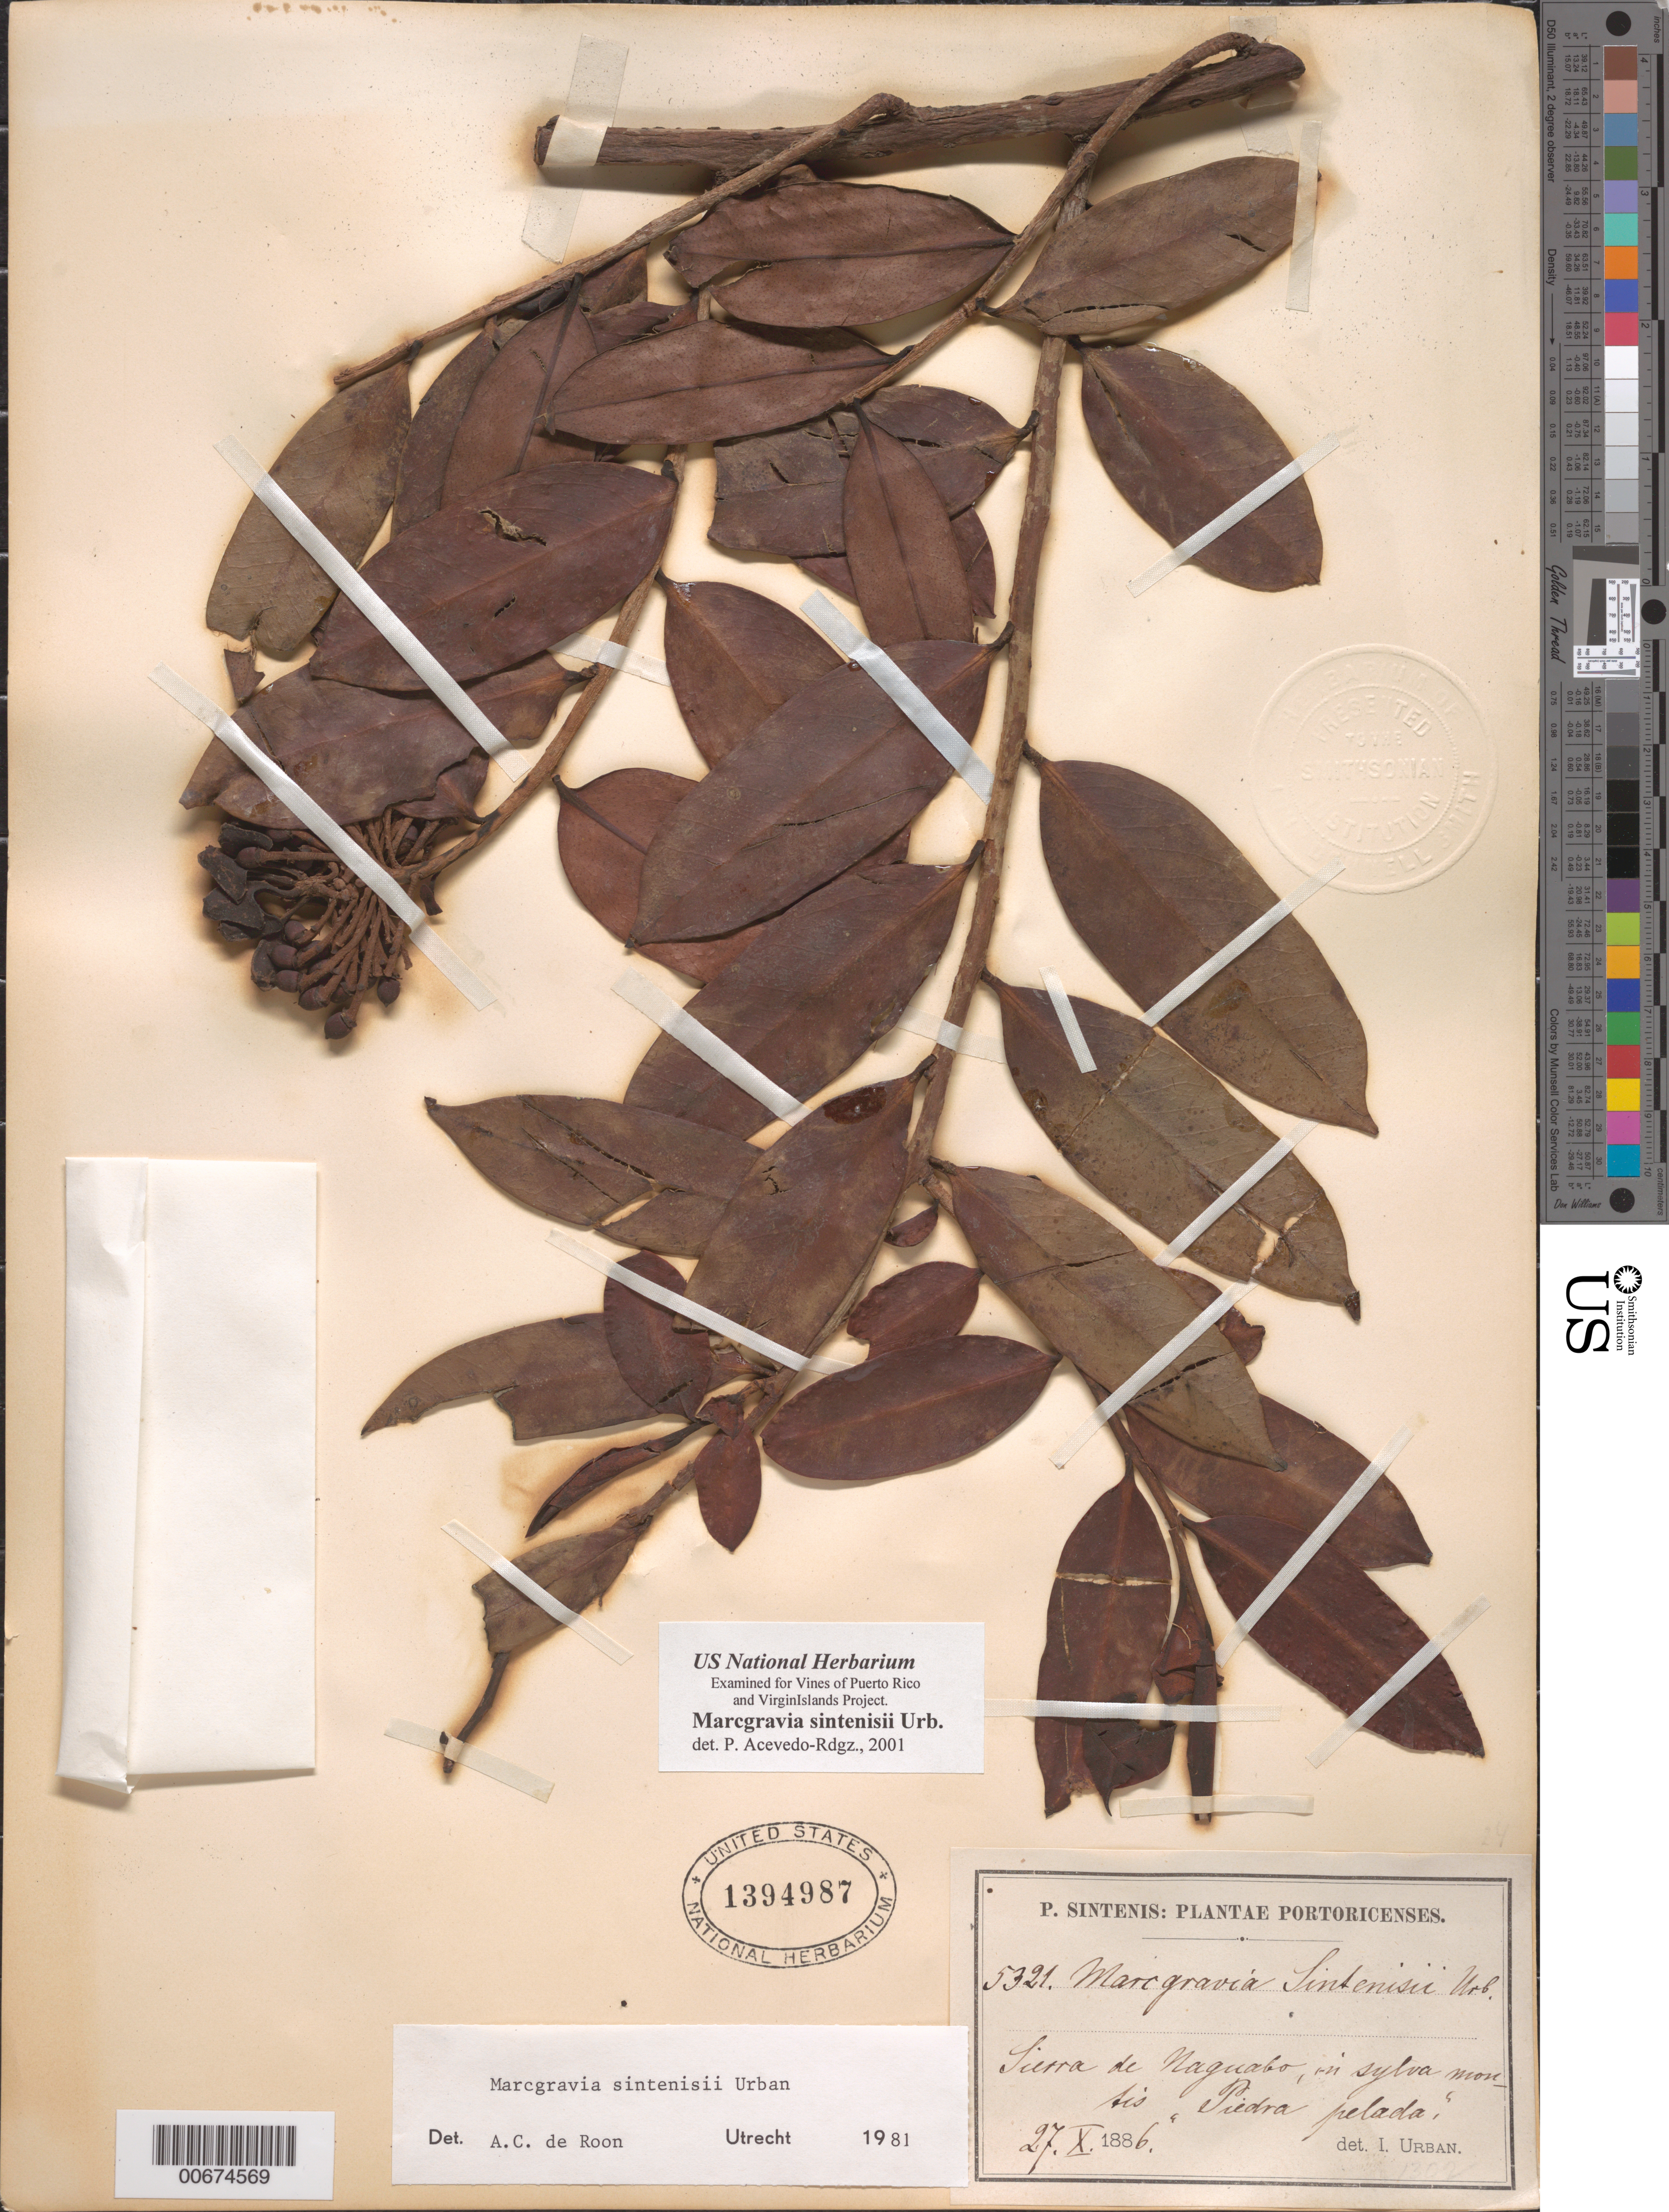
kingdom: Plantae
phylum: Tracheophyta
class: Magnoliopsida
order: Ericales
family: Marcgraviaceae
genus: Marcgravia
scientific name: Marcgravia sintenisii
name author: Urb.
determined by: Acevedo-Rodríguez, P., (BOT), Smithsonian Institution - National Museum of Natural History (UNITED STATES)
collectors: P. Sintenis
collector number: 5321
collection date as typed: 27 Oct 1886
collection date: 1886-10-27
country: Puerto Rico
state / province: Naguabo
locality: Sierra de Naguabo, Piedra pelada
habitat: in sylvis montis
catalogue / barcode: US 1394987